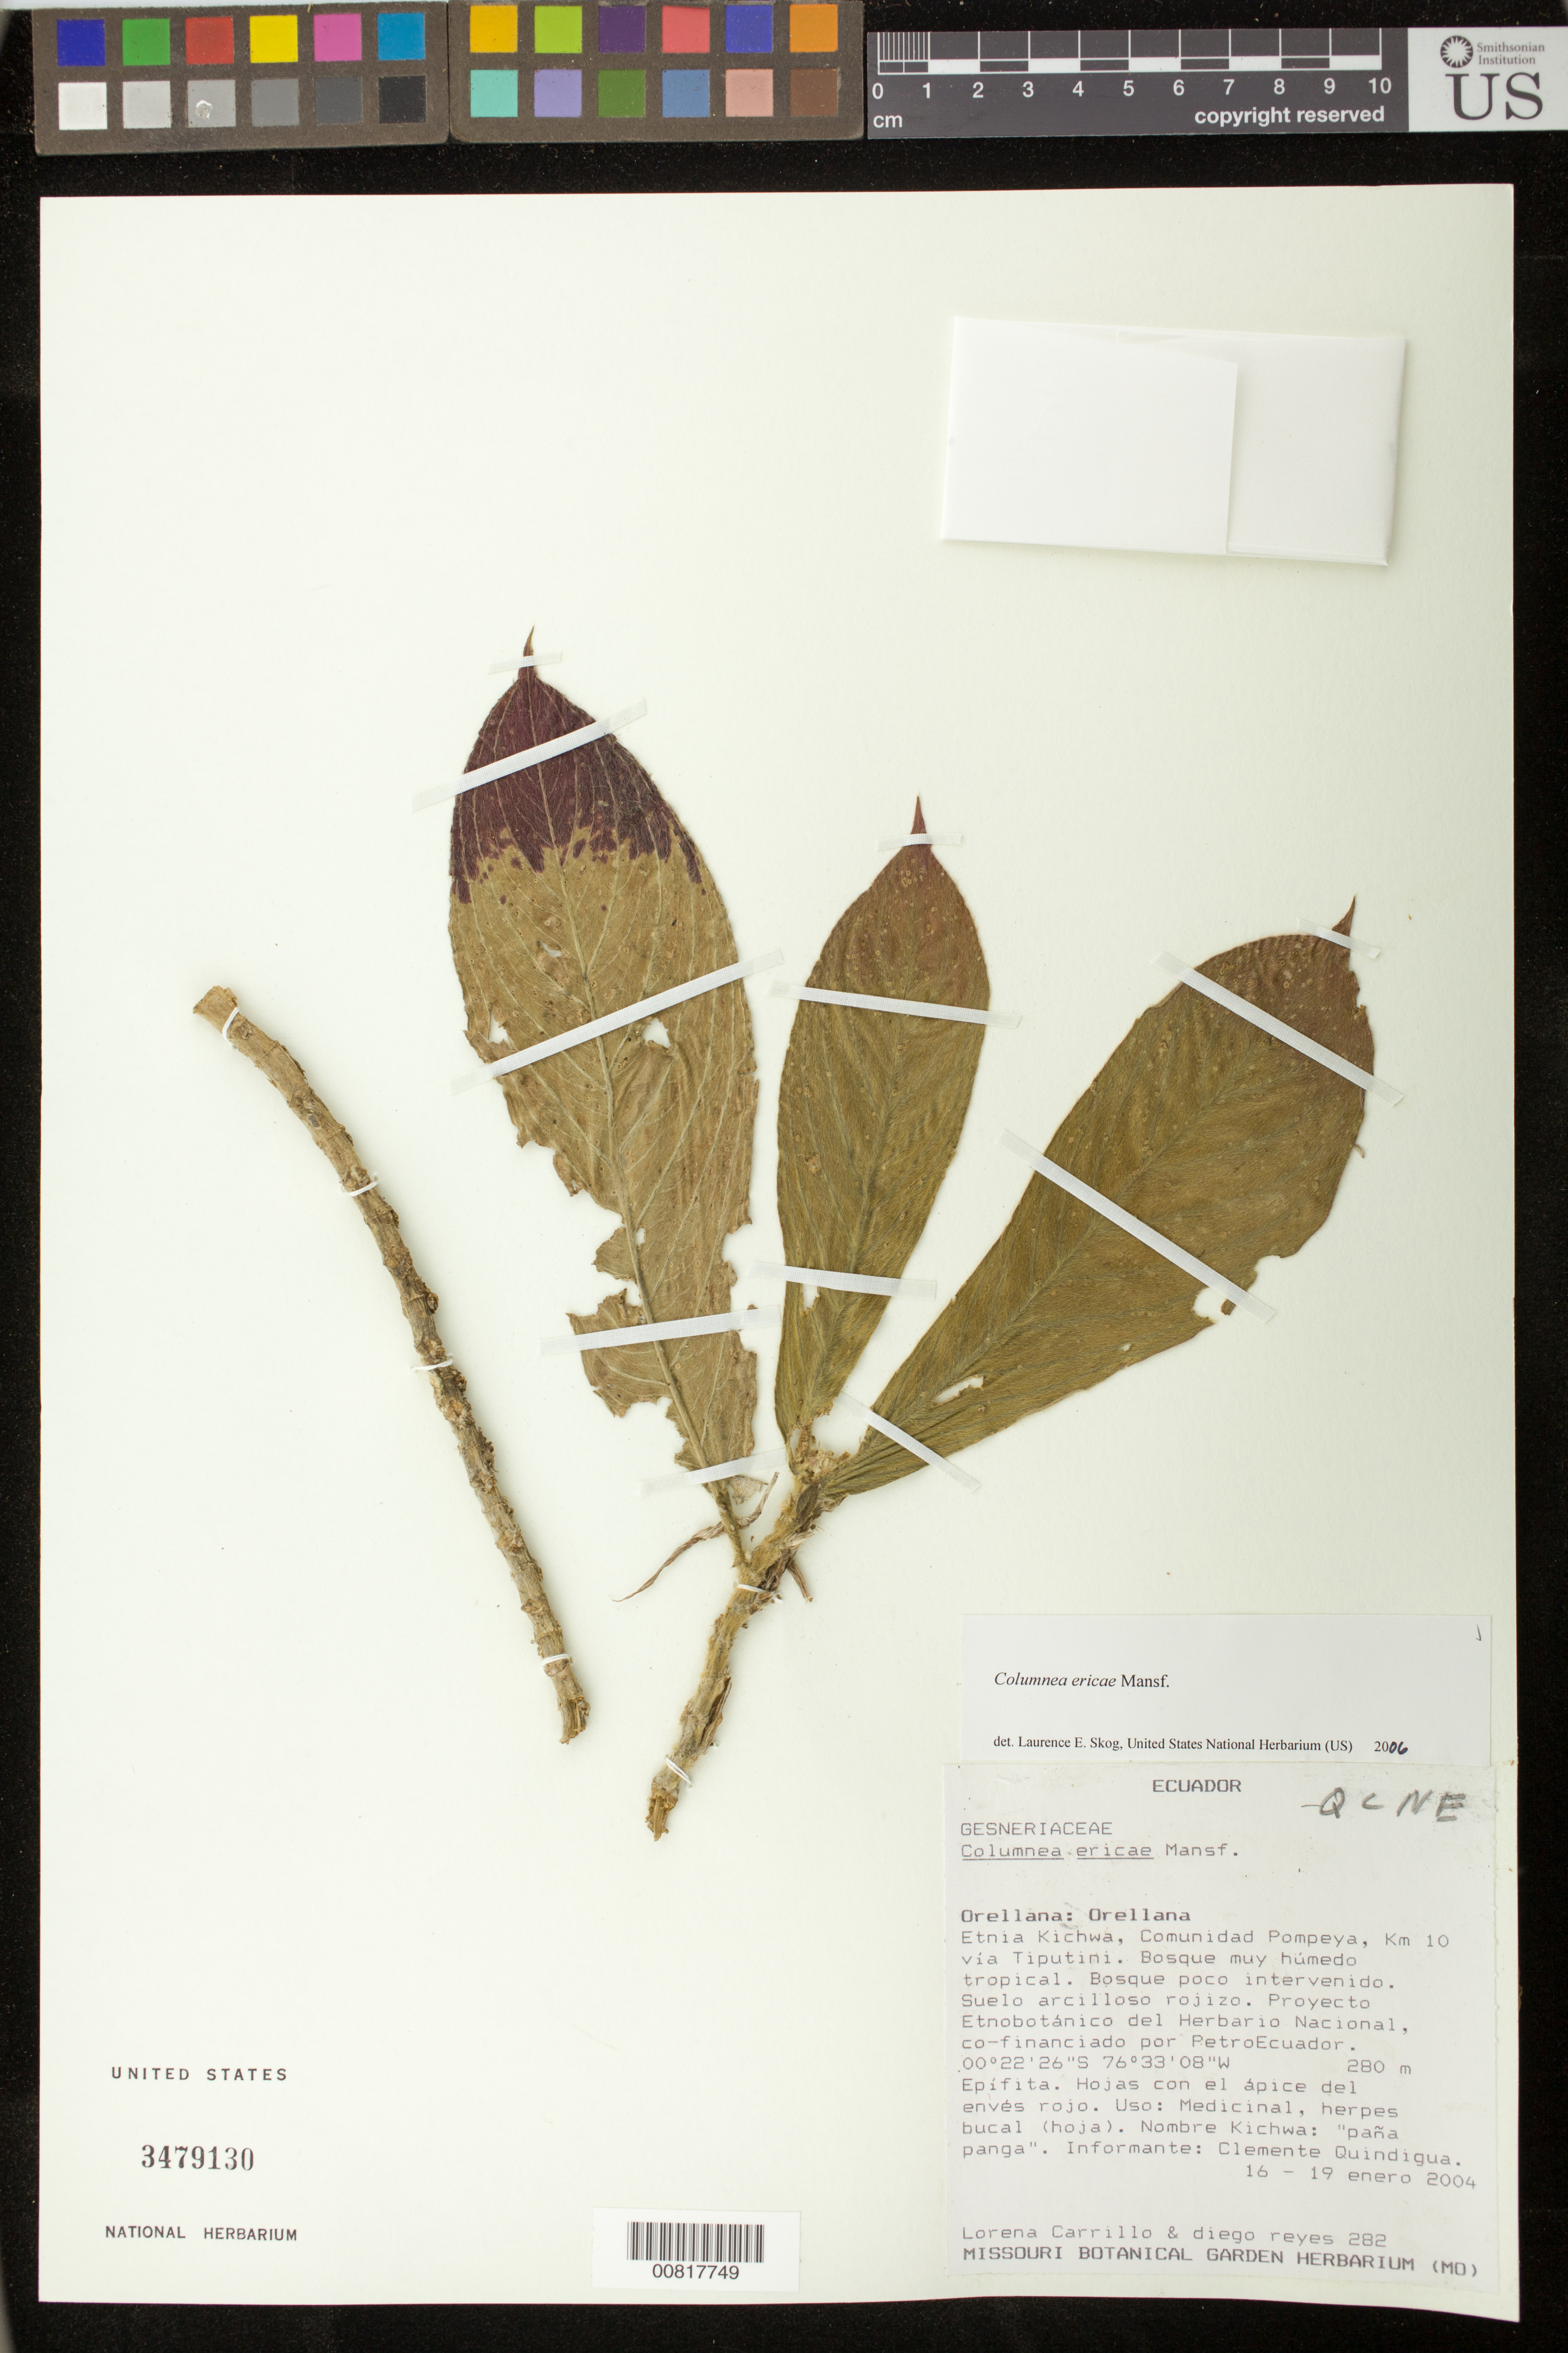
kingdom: Plantae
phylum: Tracheophyta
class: Magnoliopsida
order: Lamiales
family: Gesneriaceae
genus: Columnea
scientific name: Columnea ericae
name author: Mansf.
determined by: Skog, Laurence E.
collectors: L. Carrillo & D. Reyes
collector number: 282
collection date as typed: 16-19 Jan 2004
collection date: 2004-01-16/2004-01-19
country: Ecuador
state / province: Orellana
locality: Orelland: Orellana. Etnia Kichwa, Comunidad Pompeya, km 10 via Tiputini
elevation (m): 280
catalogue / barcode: US 3479130